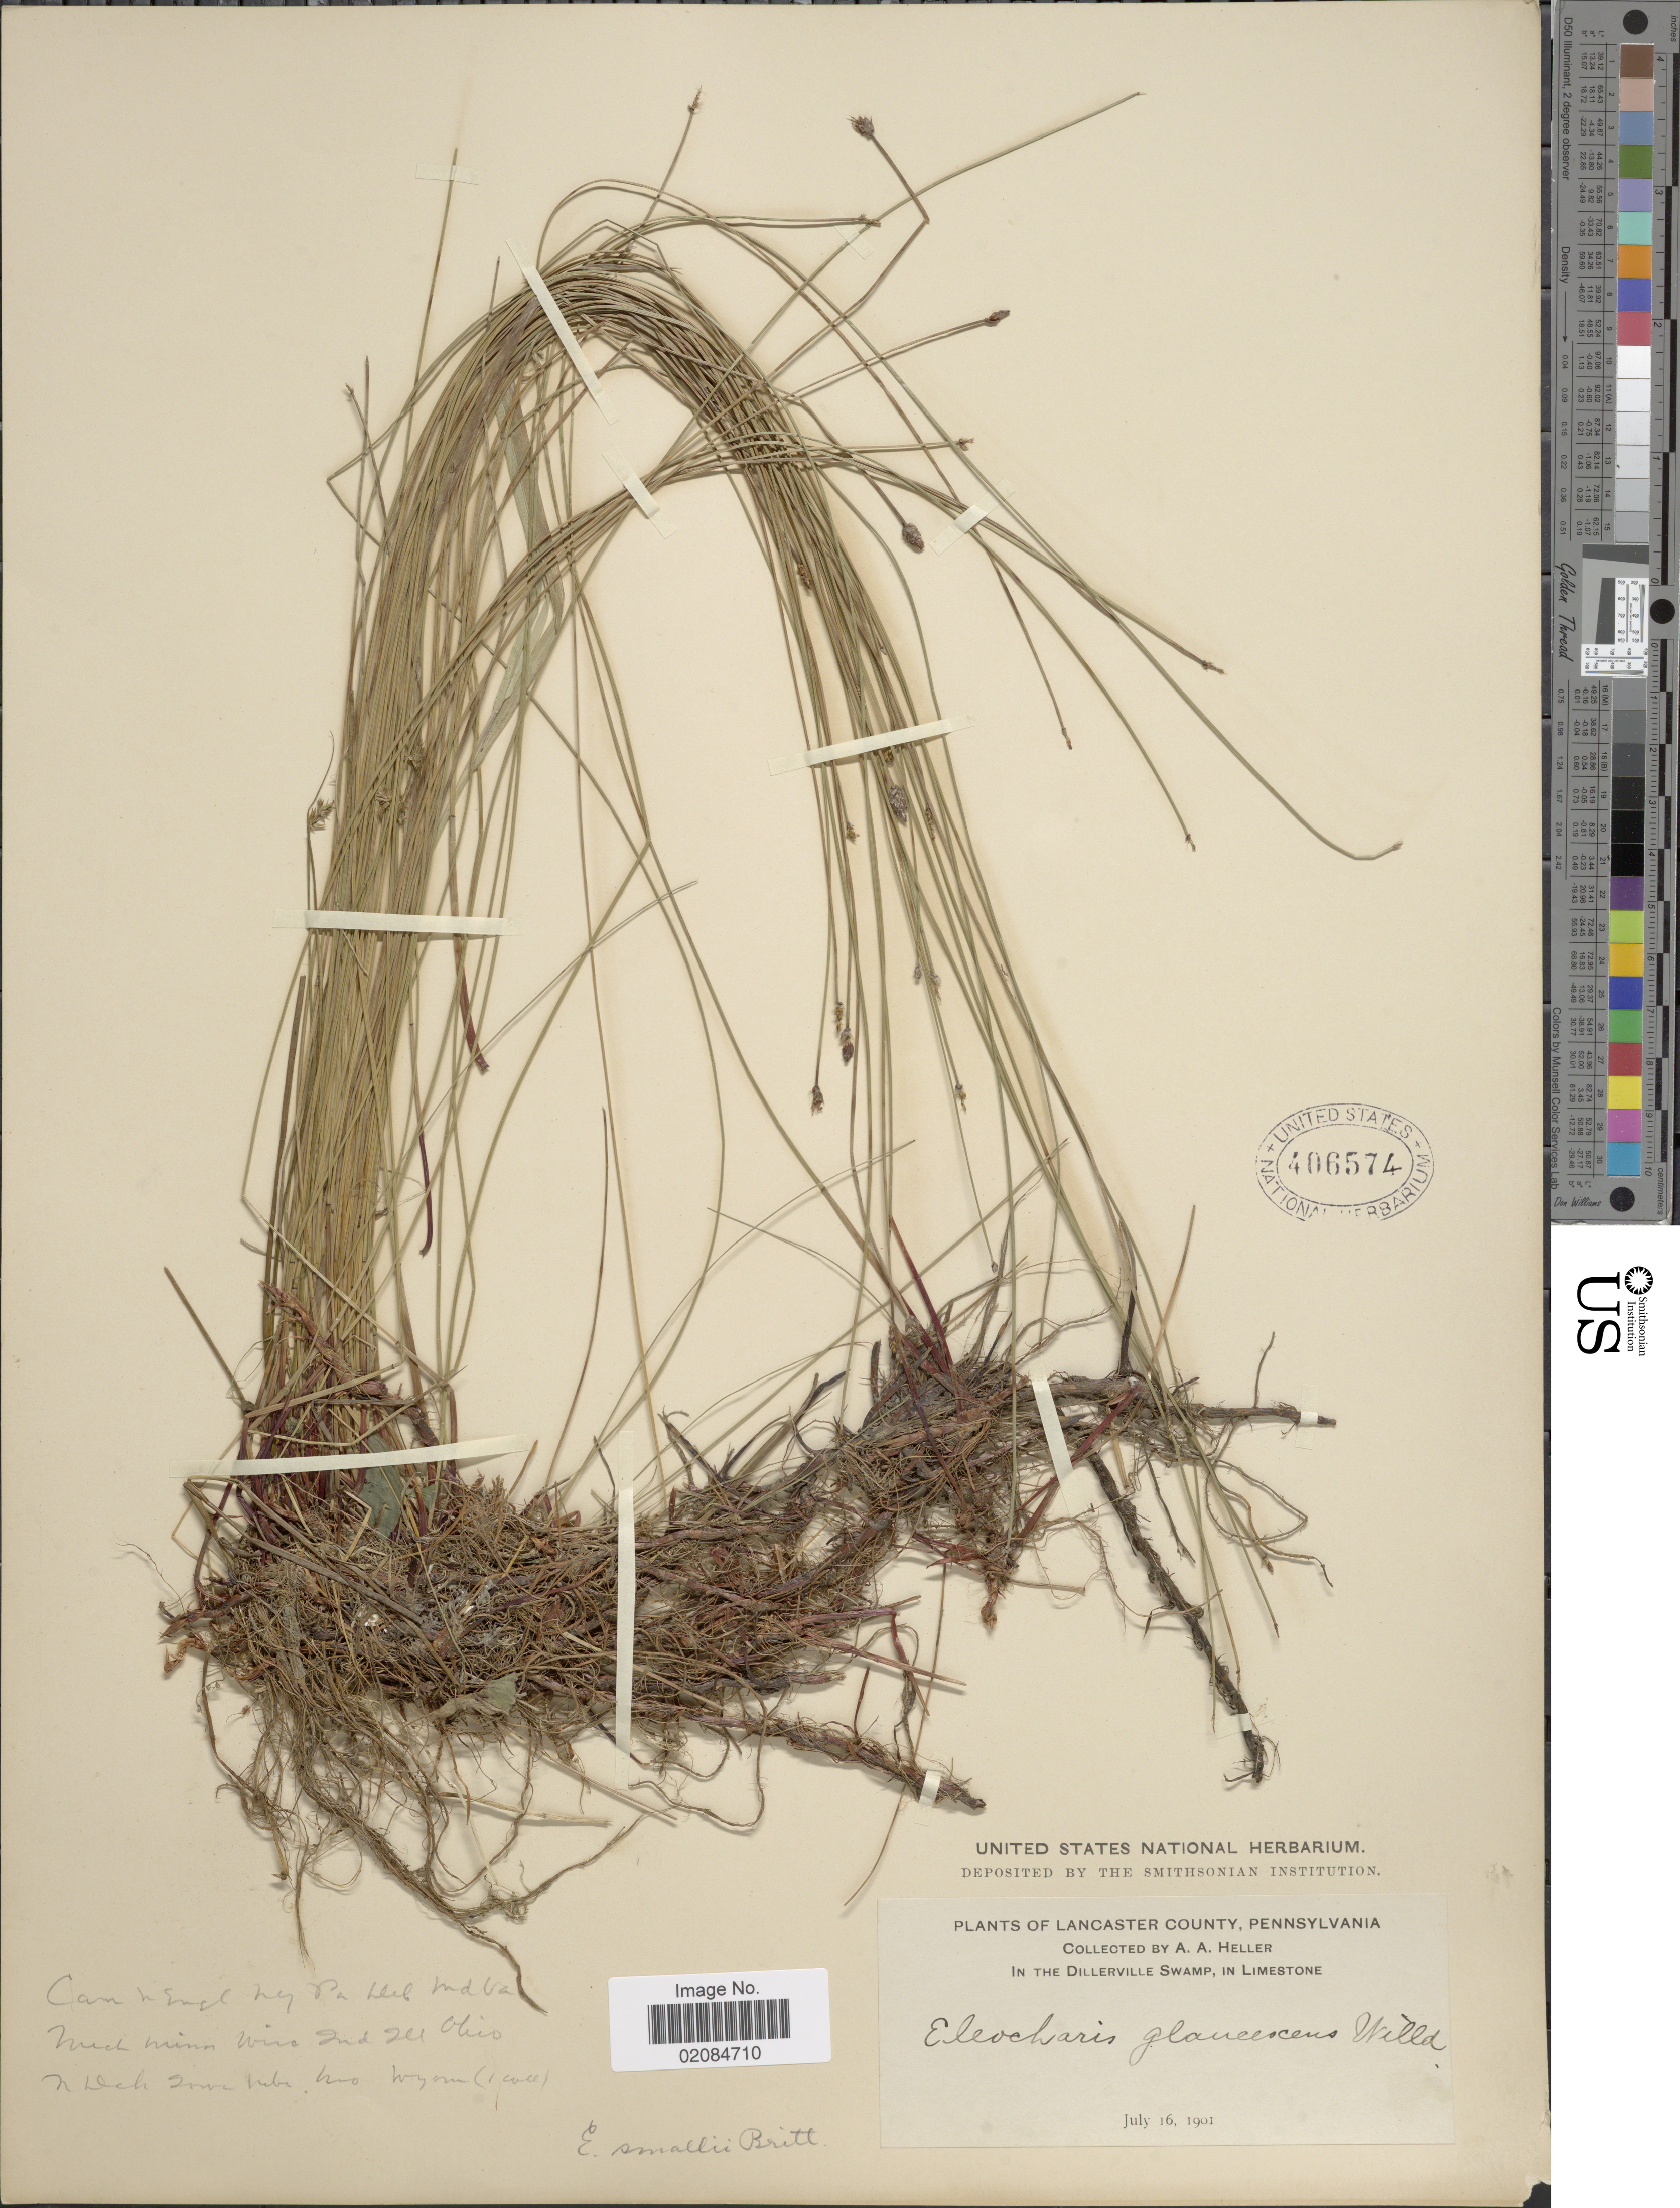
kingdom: Plantae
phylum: Tracheophyta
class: Liliopsida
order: Poales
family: Cyperaceae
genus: Eleocharis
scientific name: Eleocharis palustris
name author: (L.) Roem. & Schult.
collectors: A. A. Heller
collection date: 1901-07-16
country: United States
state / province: Pennsylvania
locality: Lancaster County, in the Dillerville Swamp, in limestone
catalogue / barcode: US 406574